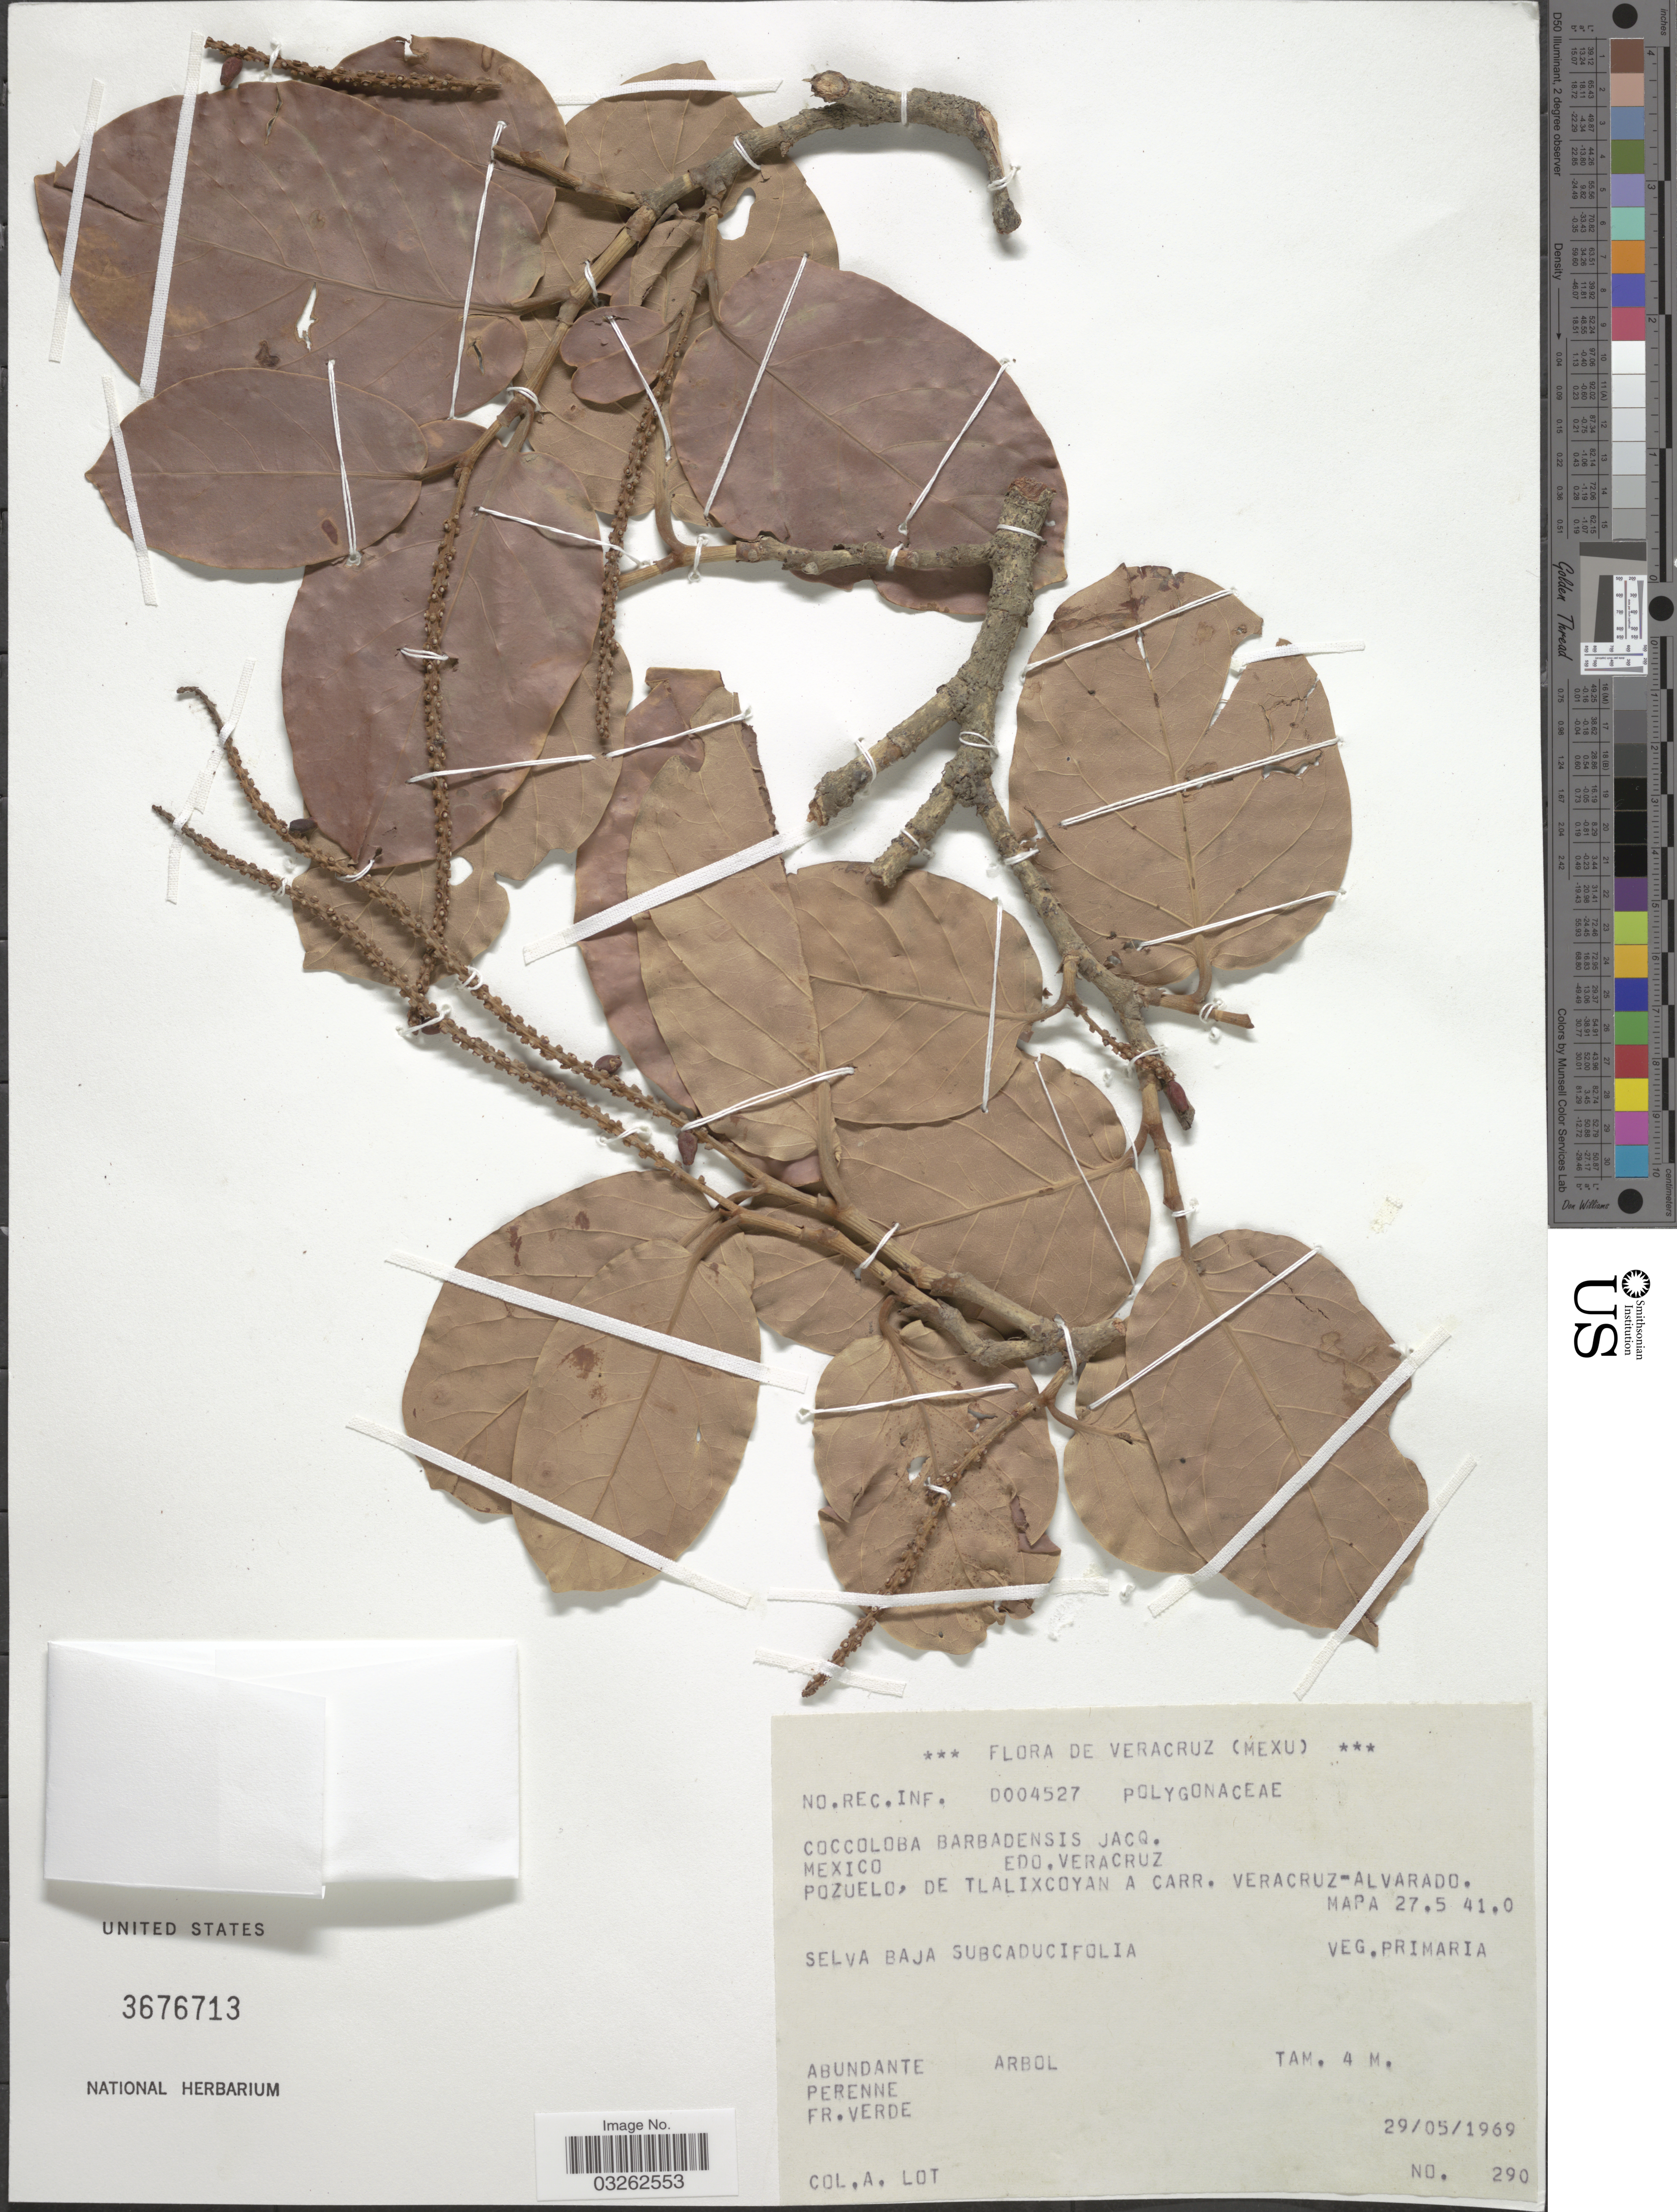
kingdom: Plantae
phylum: Tracheophyta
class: Magnoliopsida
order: Caryophyllales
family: Polygonaceae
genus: Coccoloba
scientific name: Coccoloba barbadensis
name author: Jacq.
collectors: Lot, A.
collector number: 290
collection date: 1969-05-29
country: Mexico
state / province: Veracruz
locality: Veracruz. Pozuelo, de Tlalixcoyan a carr. Veracruz-Alvarado. Mapa 27.5 41.0.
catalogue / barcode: US 3676713